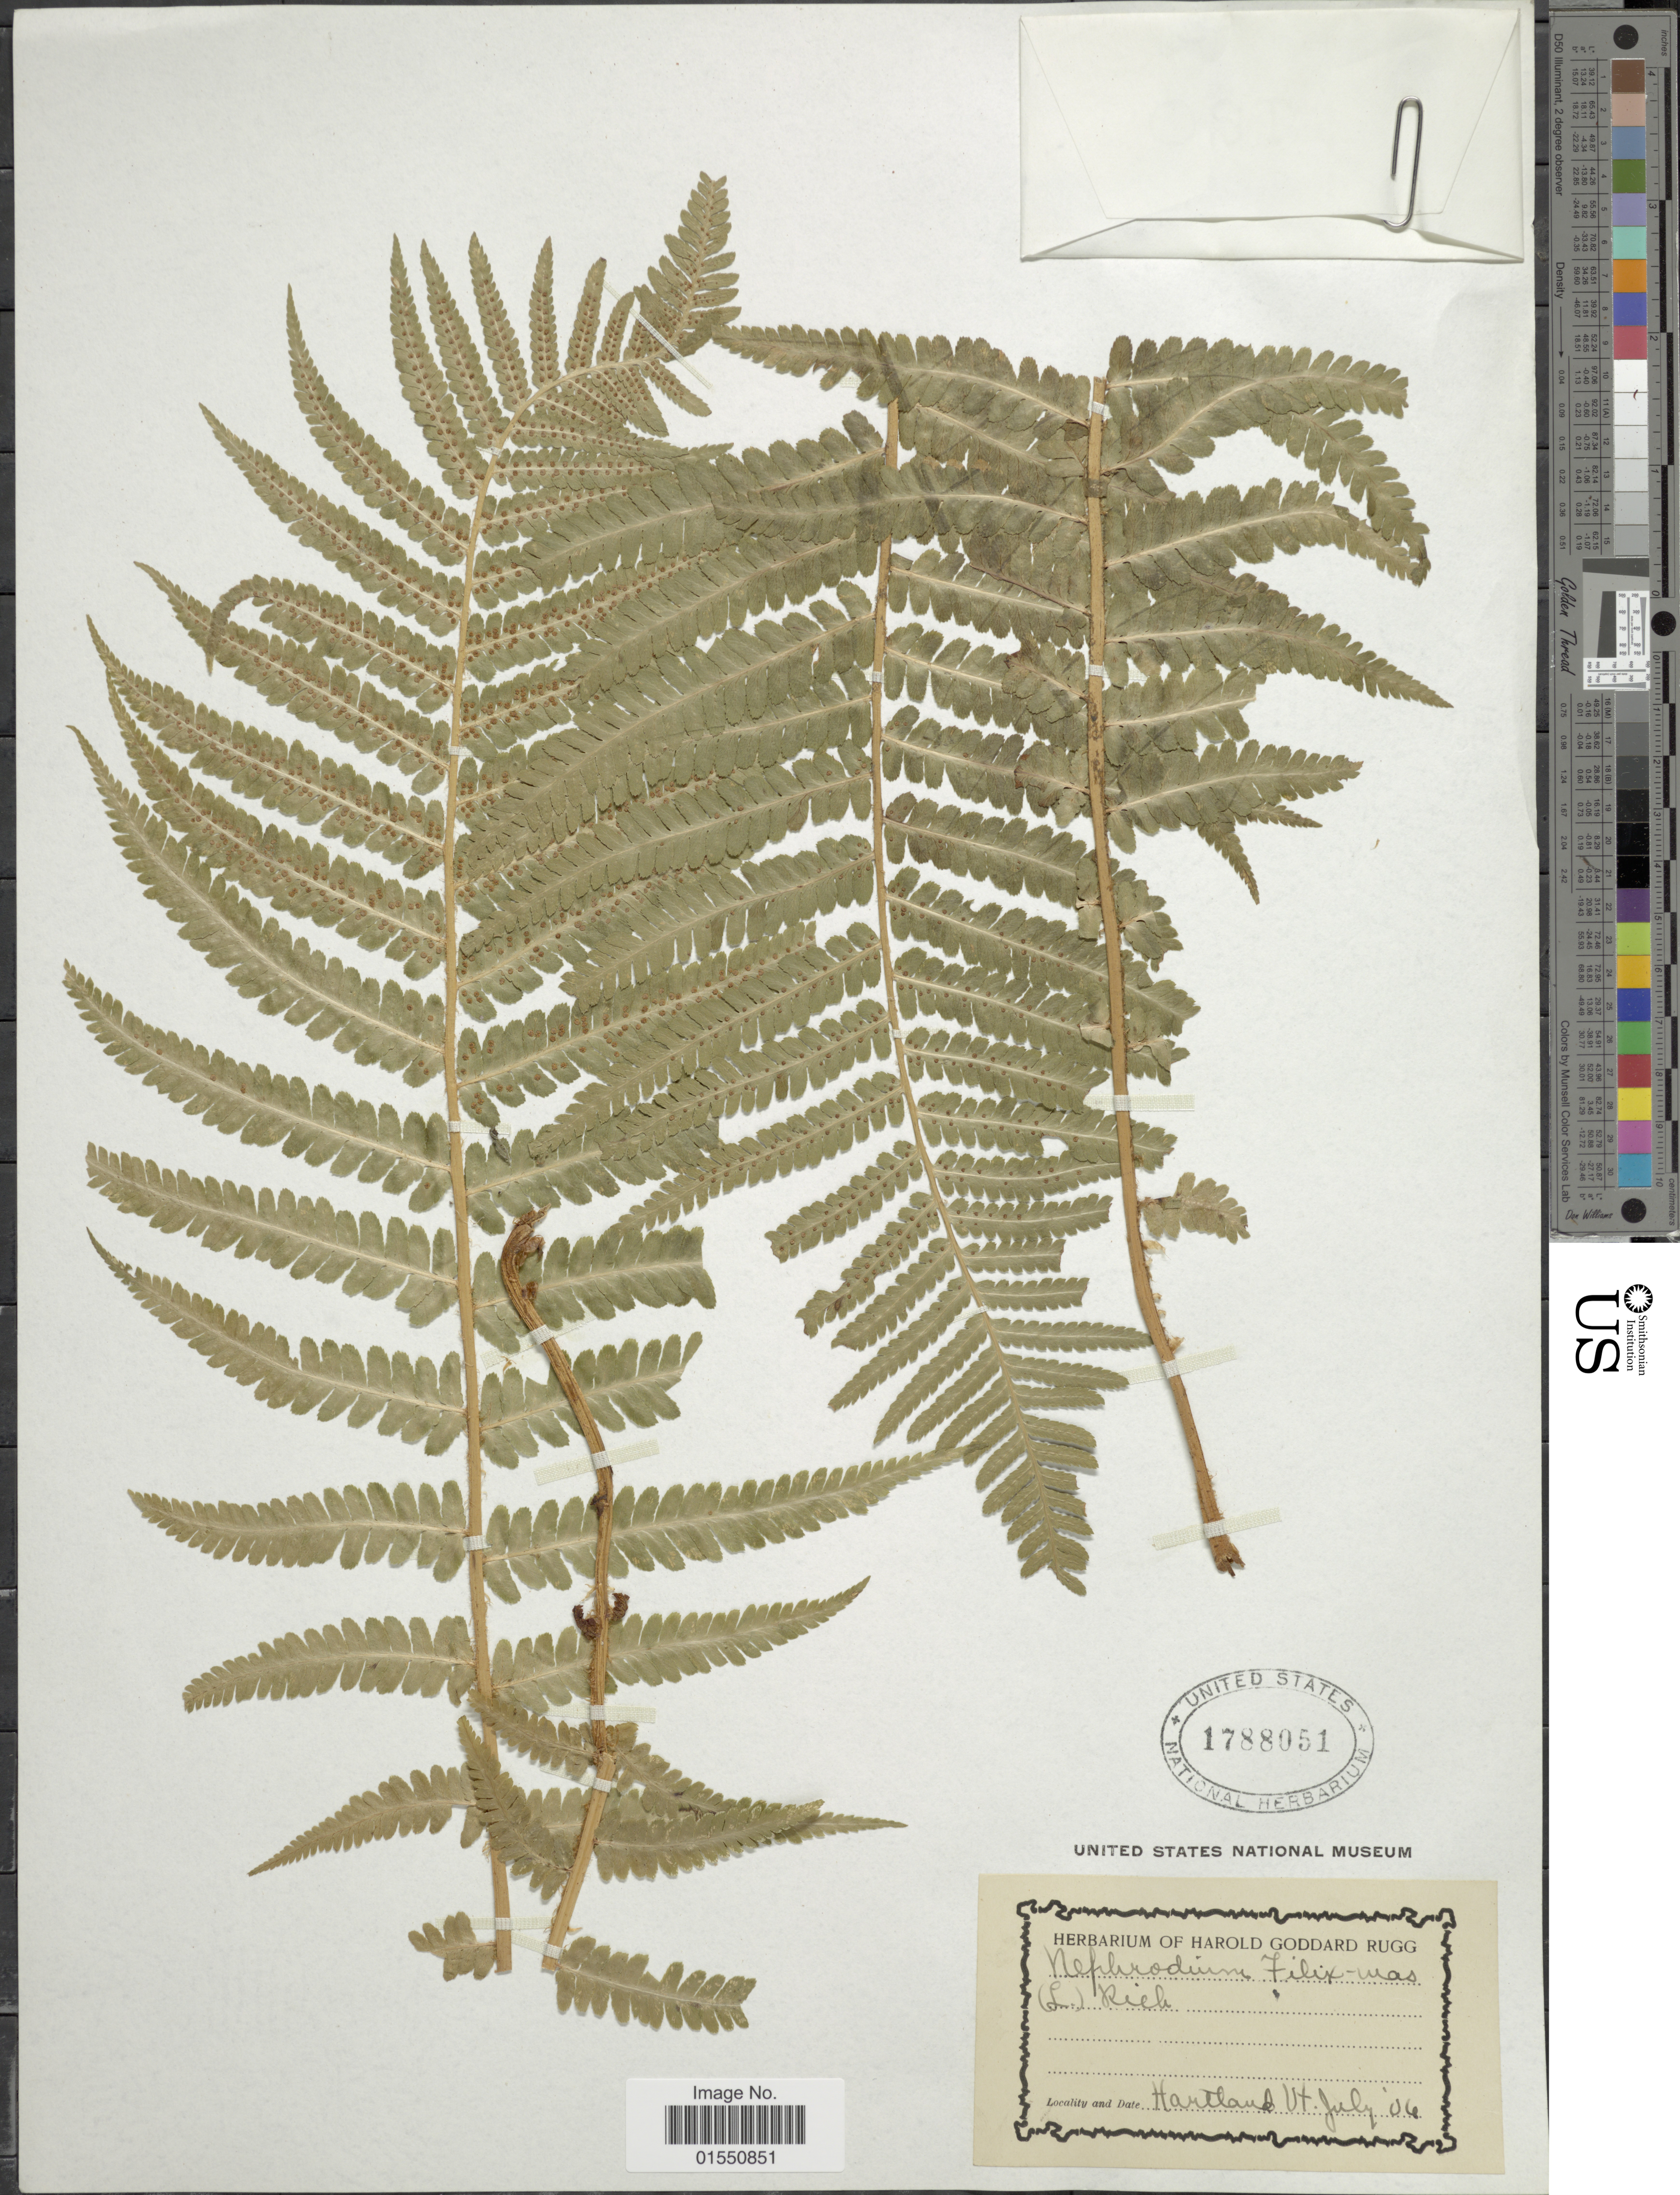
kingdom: Plantae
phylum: Tracheophyta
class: Polypodiopsida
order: Polypodiales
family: Dryopteridaceae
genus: Dryopteris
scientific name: Dryopteris filix-mas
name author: (L.) Schott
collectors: ex herb. Harold Goddard Rugg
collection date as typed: Transcribed d/m/y: /7/4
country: United States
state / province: Vermont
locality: Hartland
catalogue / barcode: US 1788051